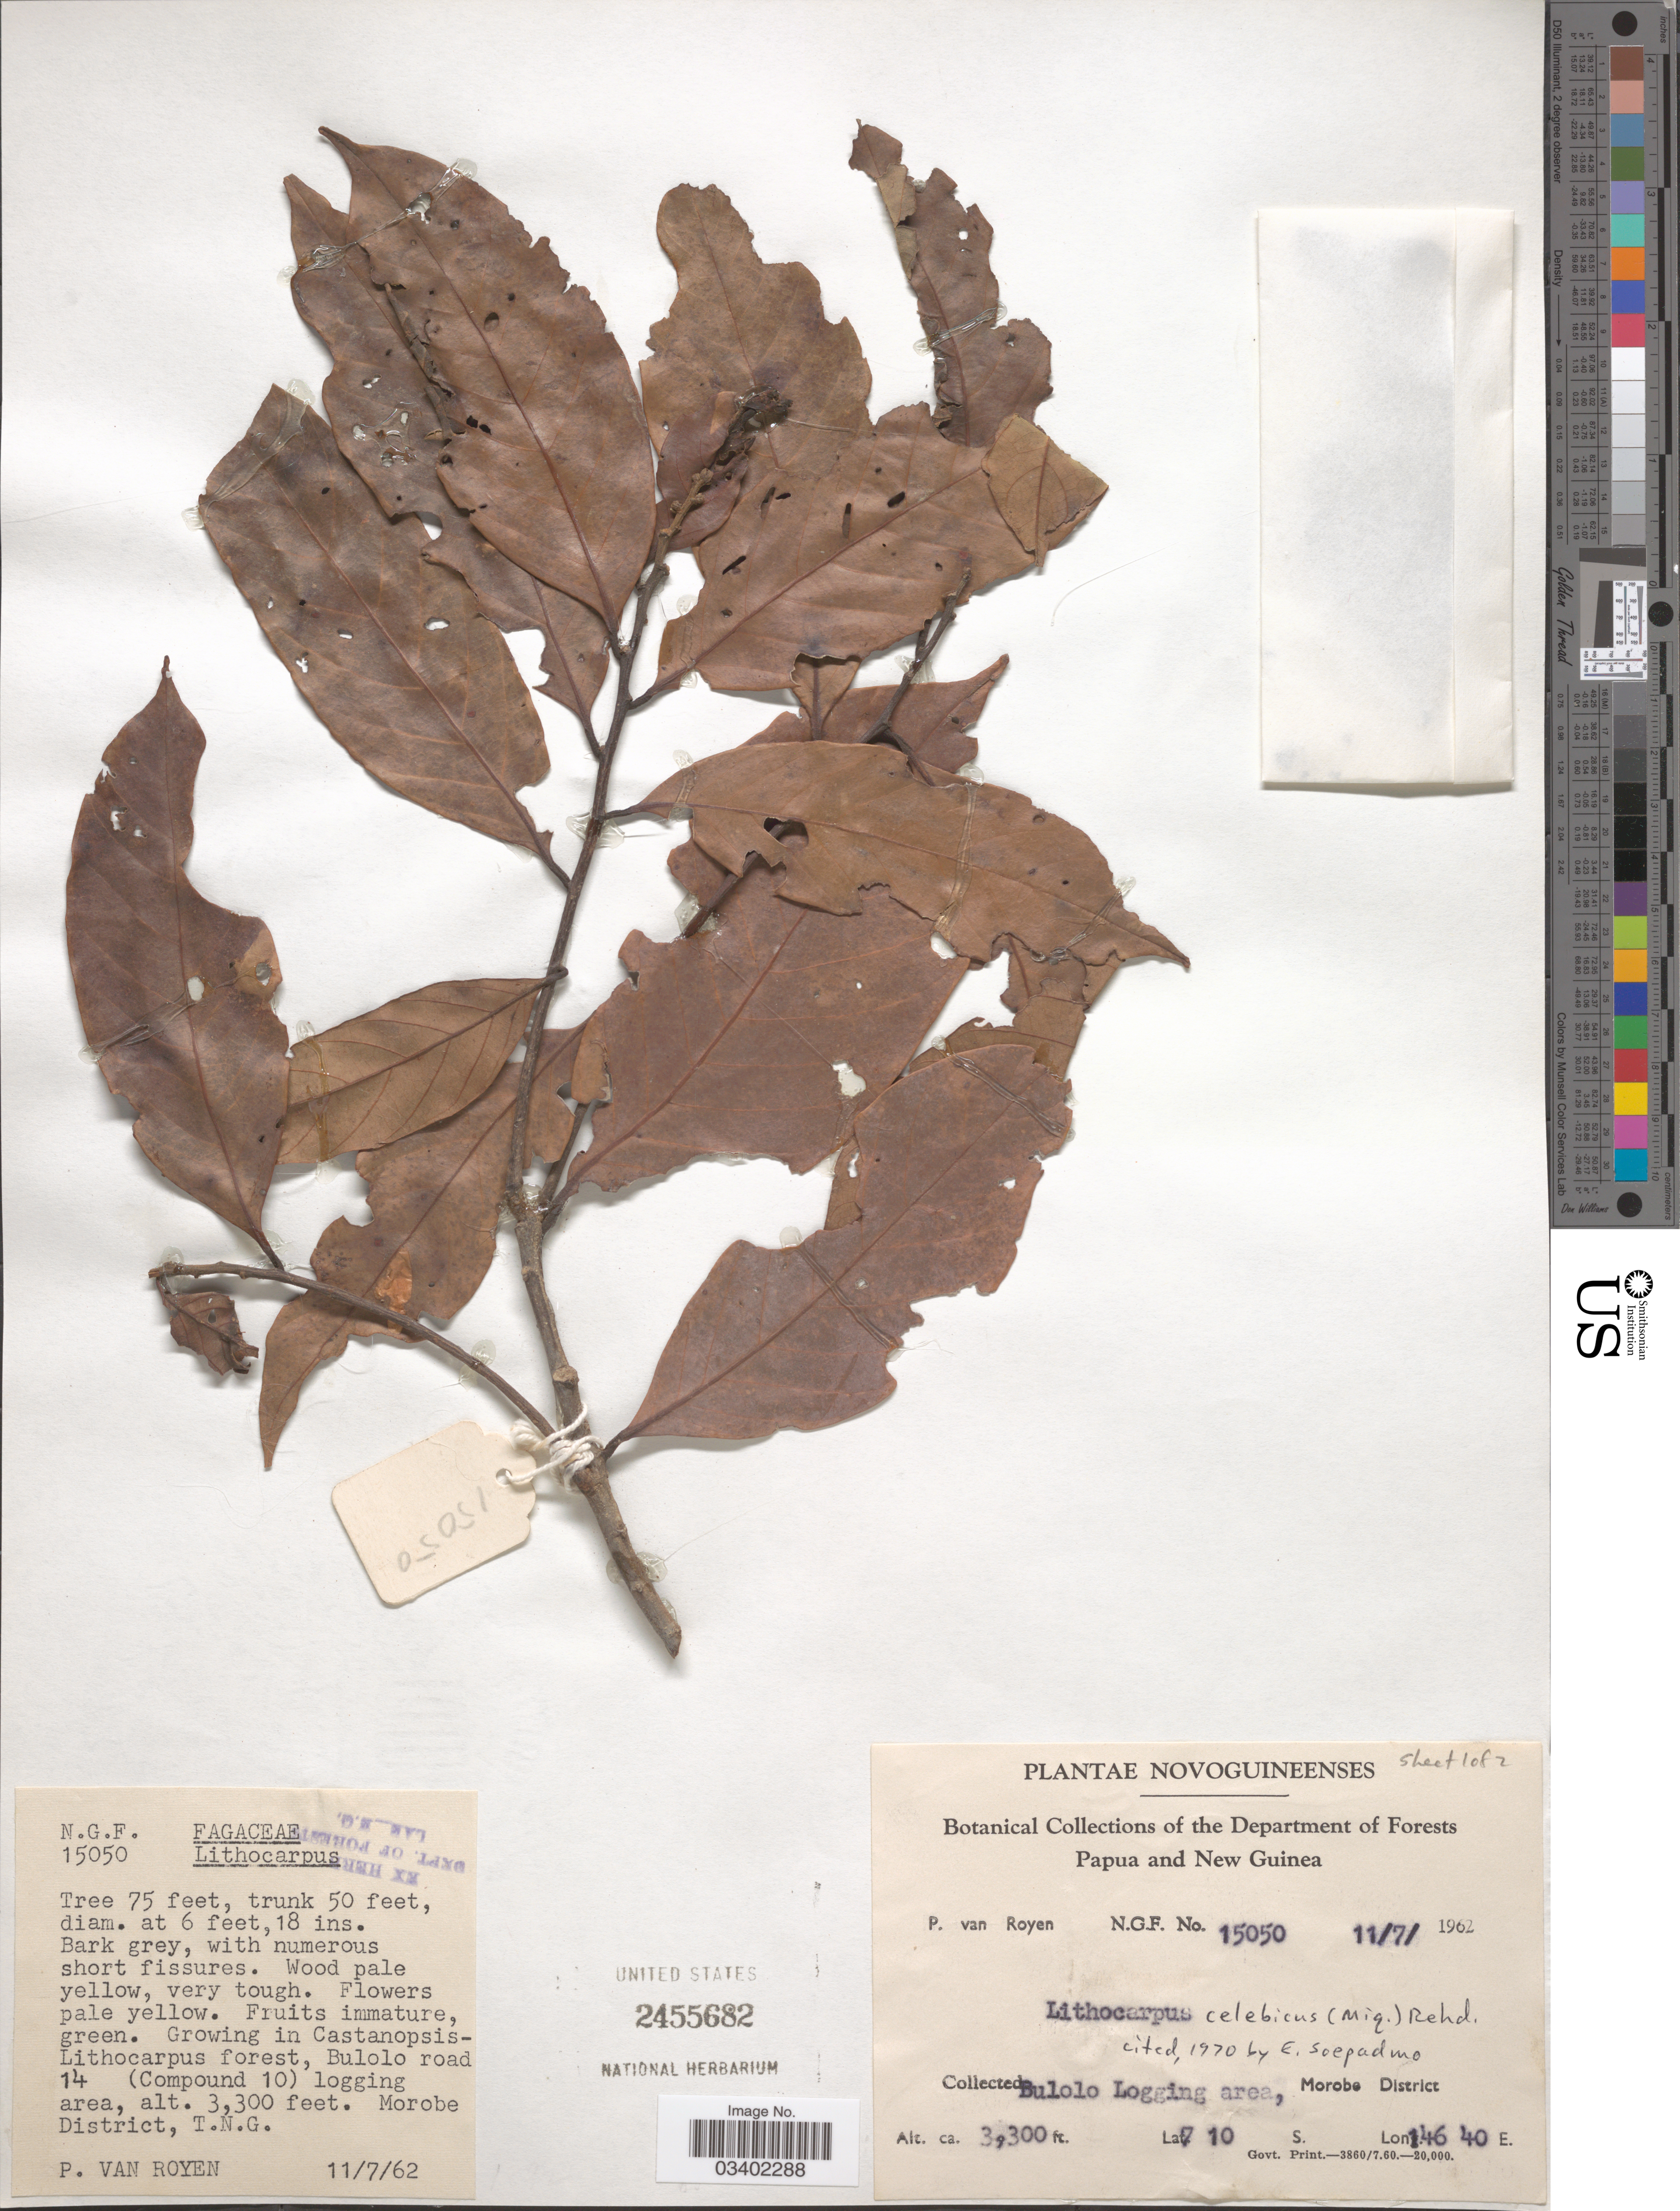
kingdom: Plantae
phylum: Tracheophyta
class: Magnoliopsida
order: Fagales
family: Fagaceae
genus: Lithocarpus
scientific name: Lithocarpus celebicus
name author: (Miq.) Rehder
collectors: P. van Royen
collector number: N.G.F. 15050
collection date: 1962-07-11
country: Papua New Guinea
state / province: Morobe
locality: Bulolo road 14 (Compound 10) logging area, Morobe District, T.N.G.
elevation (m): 1006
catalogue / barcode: US 2455682